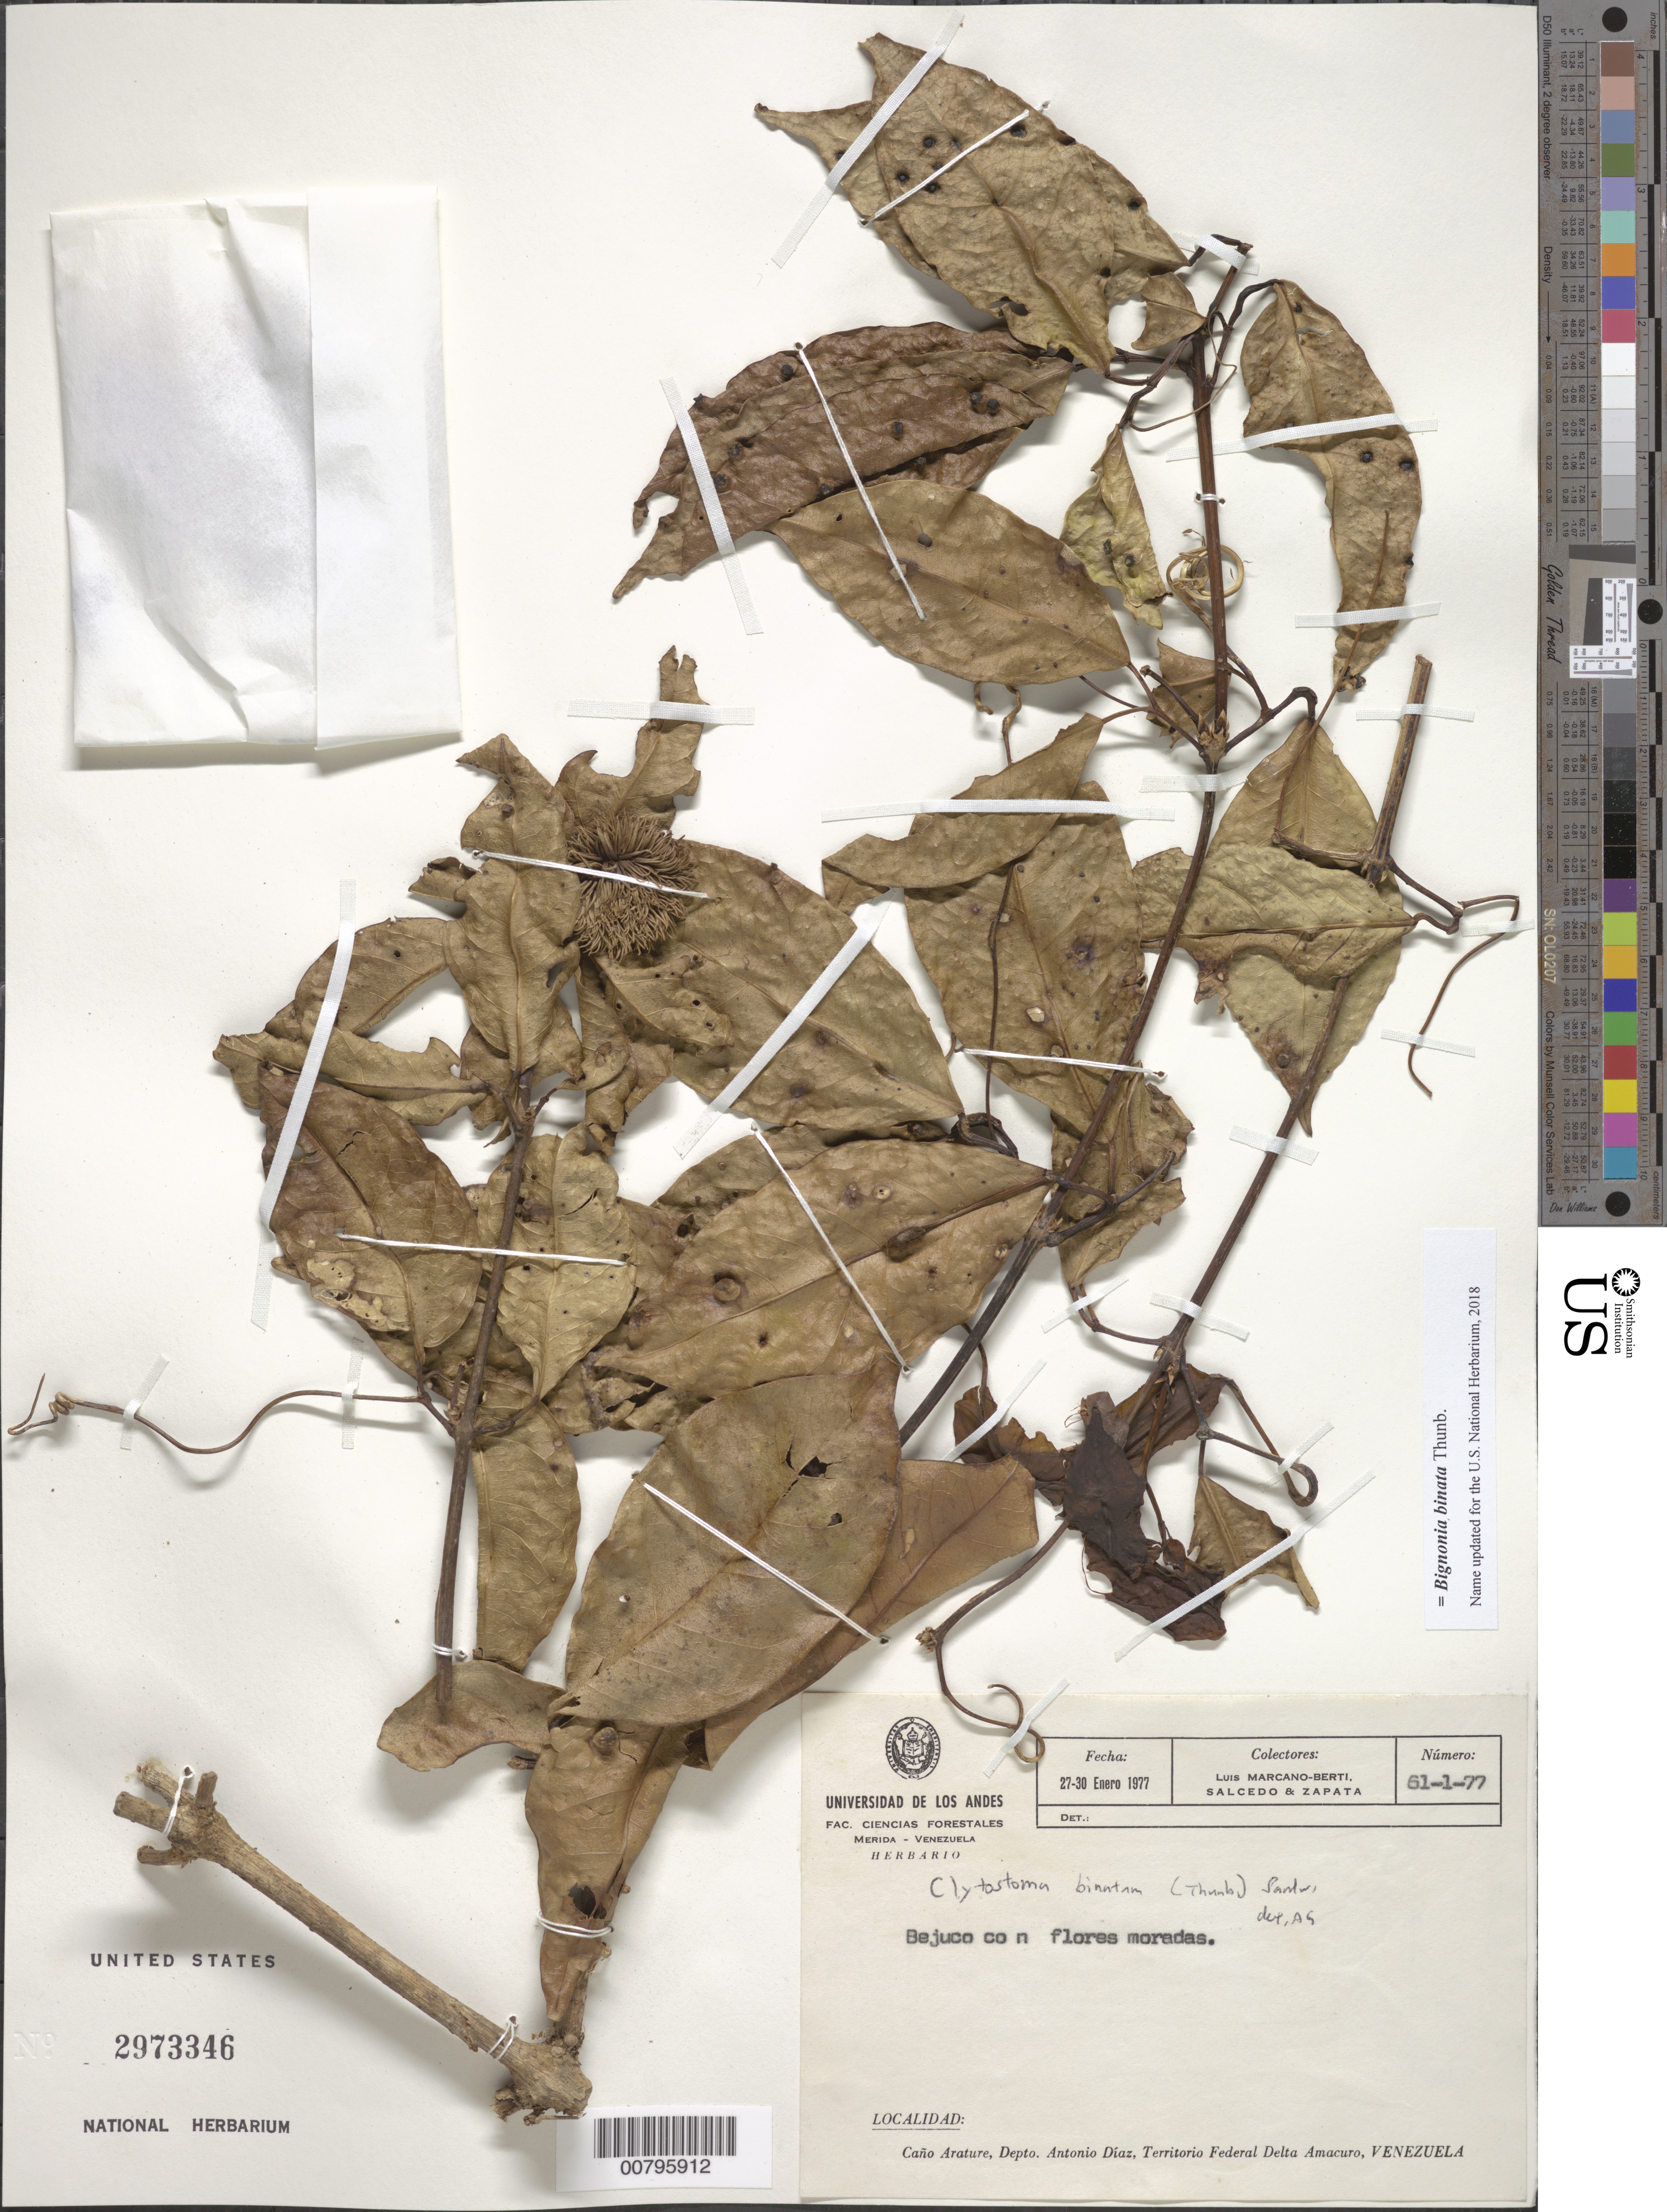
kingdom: Plantae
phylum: Tracheophyta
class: Magnoliopsida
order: Lamiales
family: Bignoniaceae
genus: Bignonia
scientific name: Bignonia binata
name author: Thunb.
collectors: L. Marcano-Berti, P. Salcedo & -. Zapata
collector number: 177 61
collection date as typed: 27-Jan-77 to 30-Jan-77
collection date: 1977-01-27/1977-01-30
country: Venezuela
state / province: Delta Amacuro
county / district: Antonio Díaz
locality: Caño Arature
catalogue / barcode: US 2973346